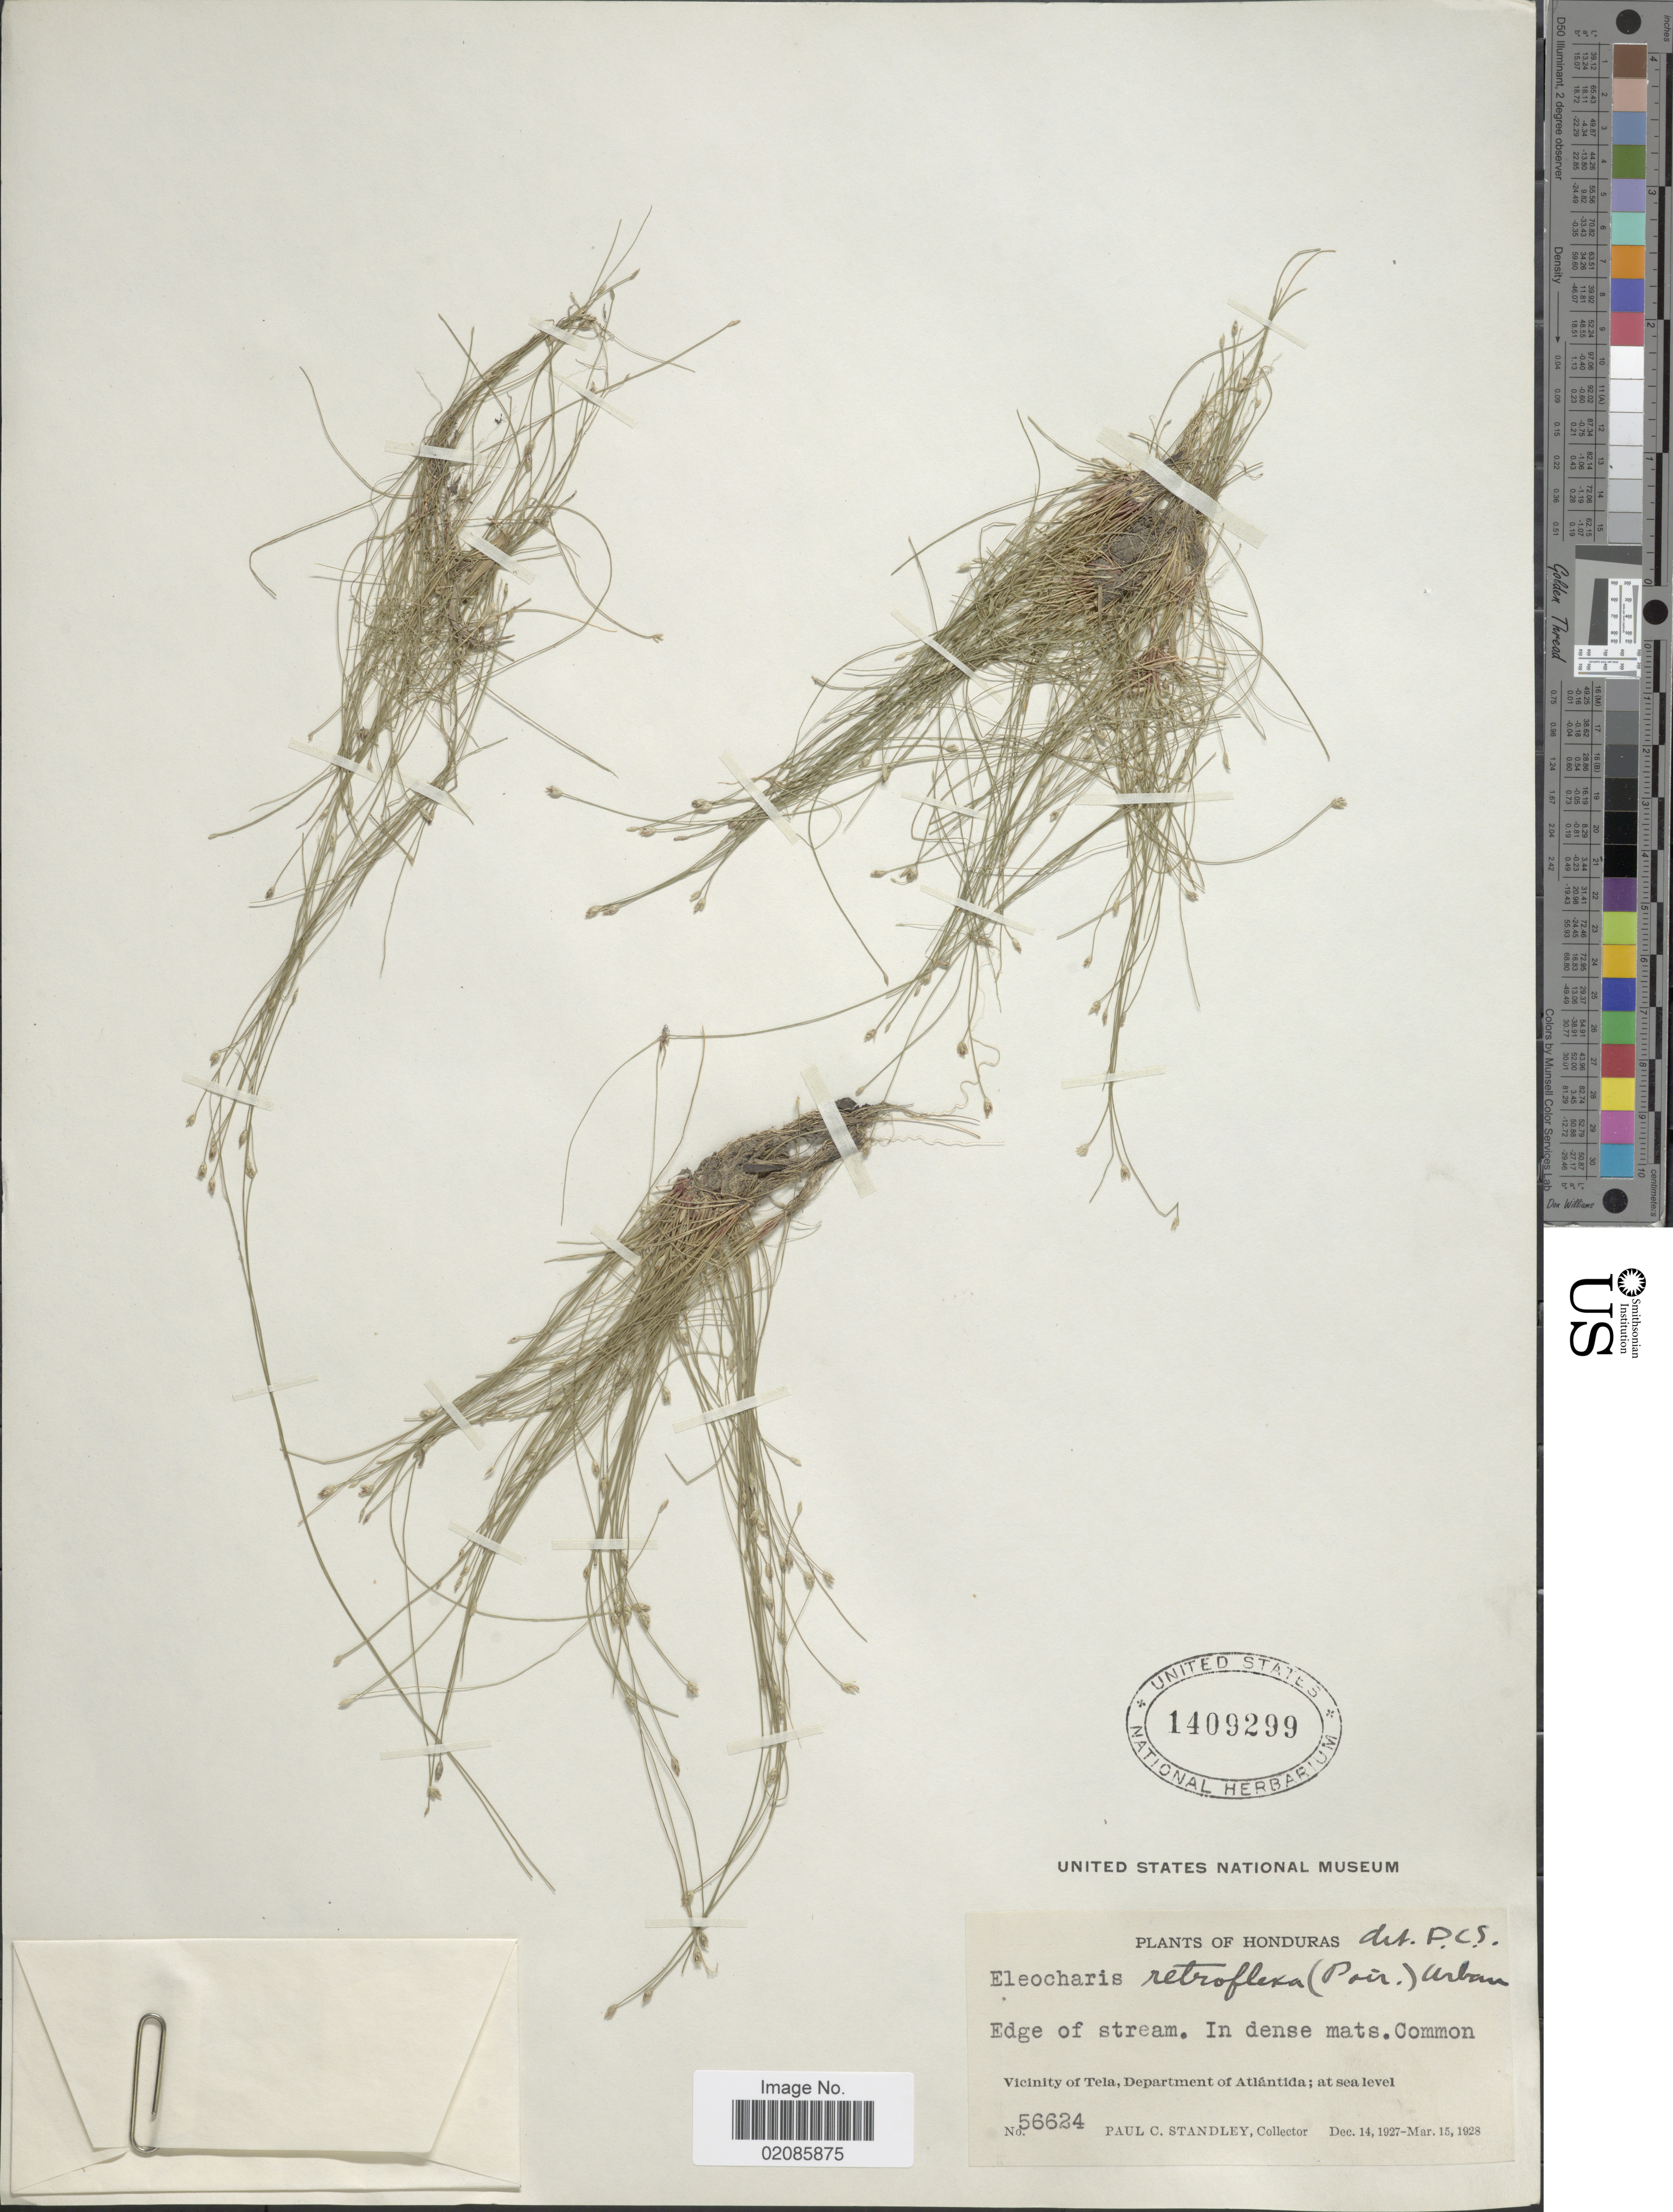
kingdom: Plantae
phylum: Tracheophyta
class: Liliopsida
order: Poales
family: Cyperaceae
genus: Eleocharis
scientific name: Eleocharis retroflexa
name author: (Poir.) Urb.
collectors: P. C. Standley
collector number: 56624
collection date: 1927-12-14/1928-03-15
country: Honduras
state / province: Atlántida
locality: Vicinity of Tela, Department of Atlántida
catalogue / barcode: US 1409299